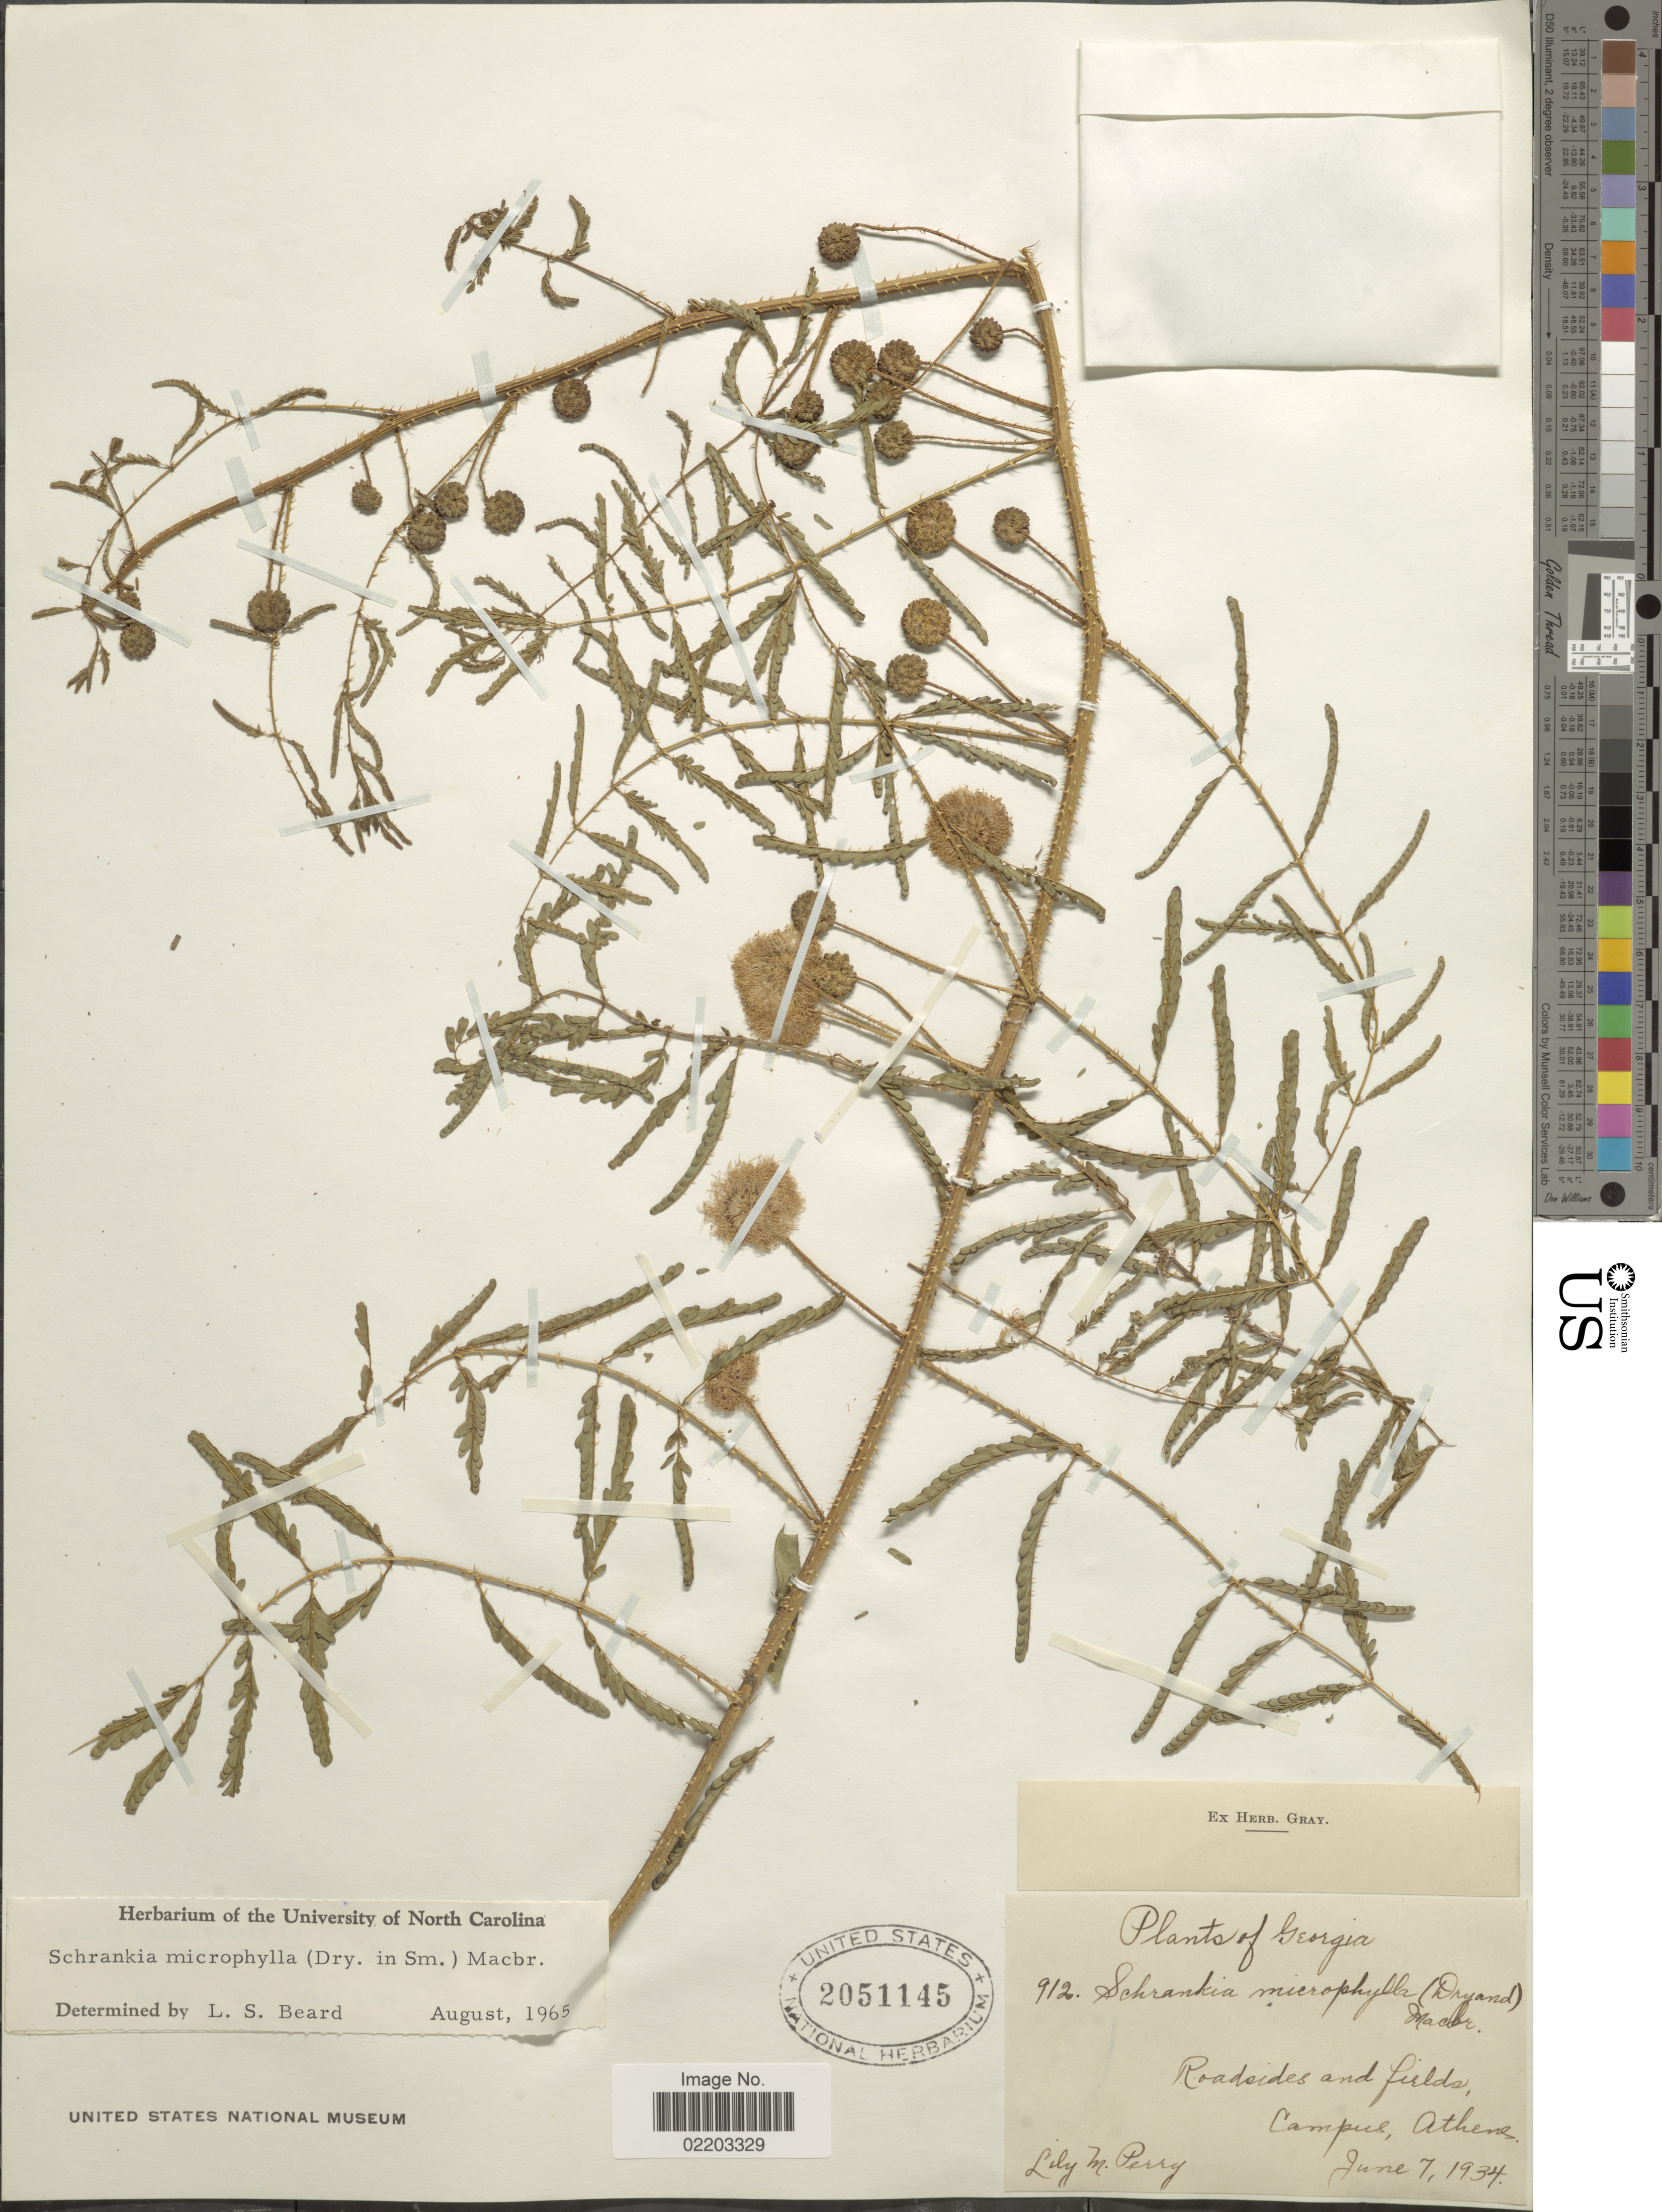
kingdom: Plantae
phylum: Tracheophyta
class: Magnoliopsida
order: Fabales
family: Fabaceae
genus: Mimosa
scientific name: Mimosa microphylla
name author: Dryand.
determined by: Strong, M. T., (US), Smithsonian Institution - National Museum of Natural History (UNITED STATES)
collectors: L. M. Perry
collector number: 912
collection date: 1934-06-07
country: United States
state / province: Georgia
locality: Roadsides and fields, Campus, Athens.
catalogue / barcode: US 2051145